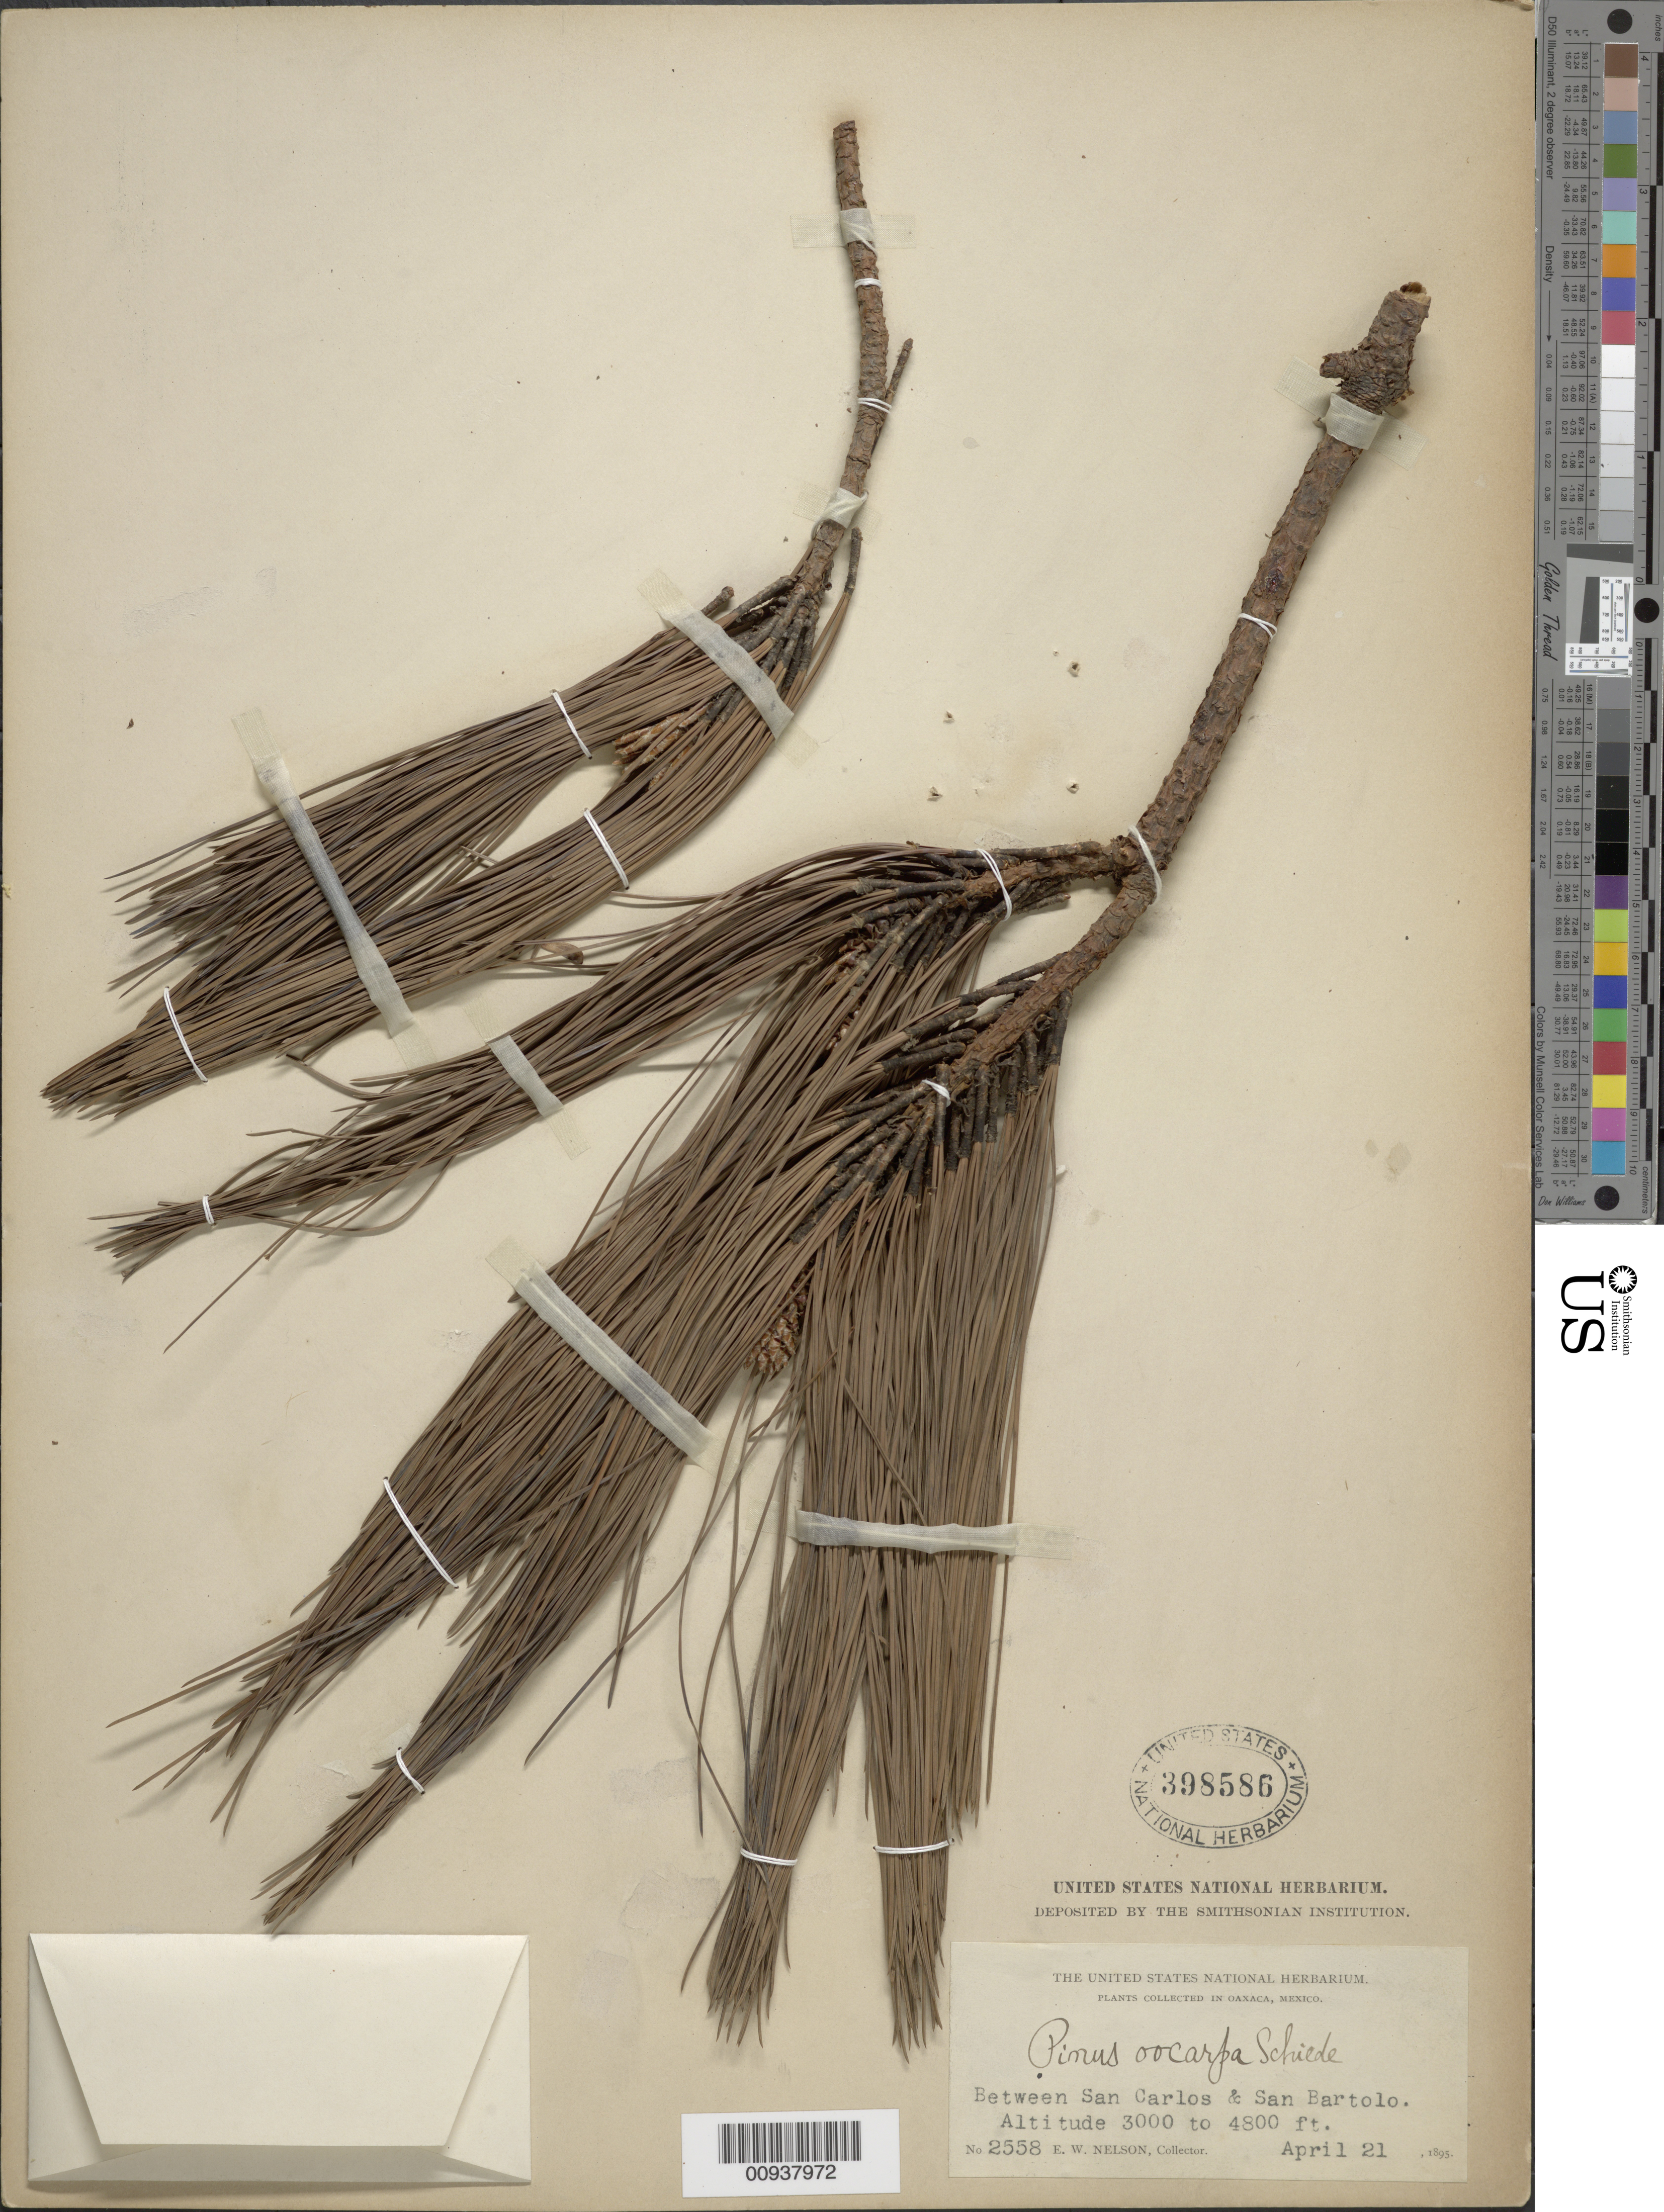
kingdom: Plantae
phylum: Tracheophyta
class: Pinopsida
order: Pinales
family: Pinaceae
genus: Pinus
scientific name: Pinus oocarpa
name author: Schiede ex Schltdl.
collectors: E. W. Nelson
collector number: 2558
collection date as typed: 21 Apr 1895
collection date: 1895-04-21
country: Mexico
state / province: Oaxaca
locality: Between San Carlos and San Bartolo.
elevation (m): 914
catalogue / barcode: US 398586